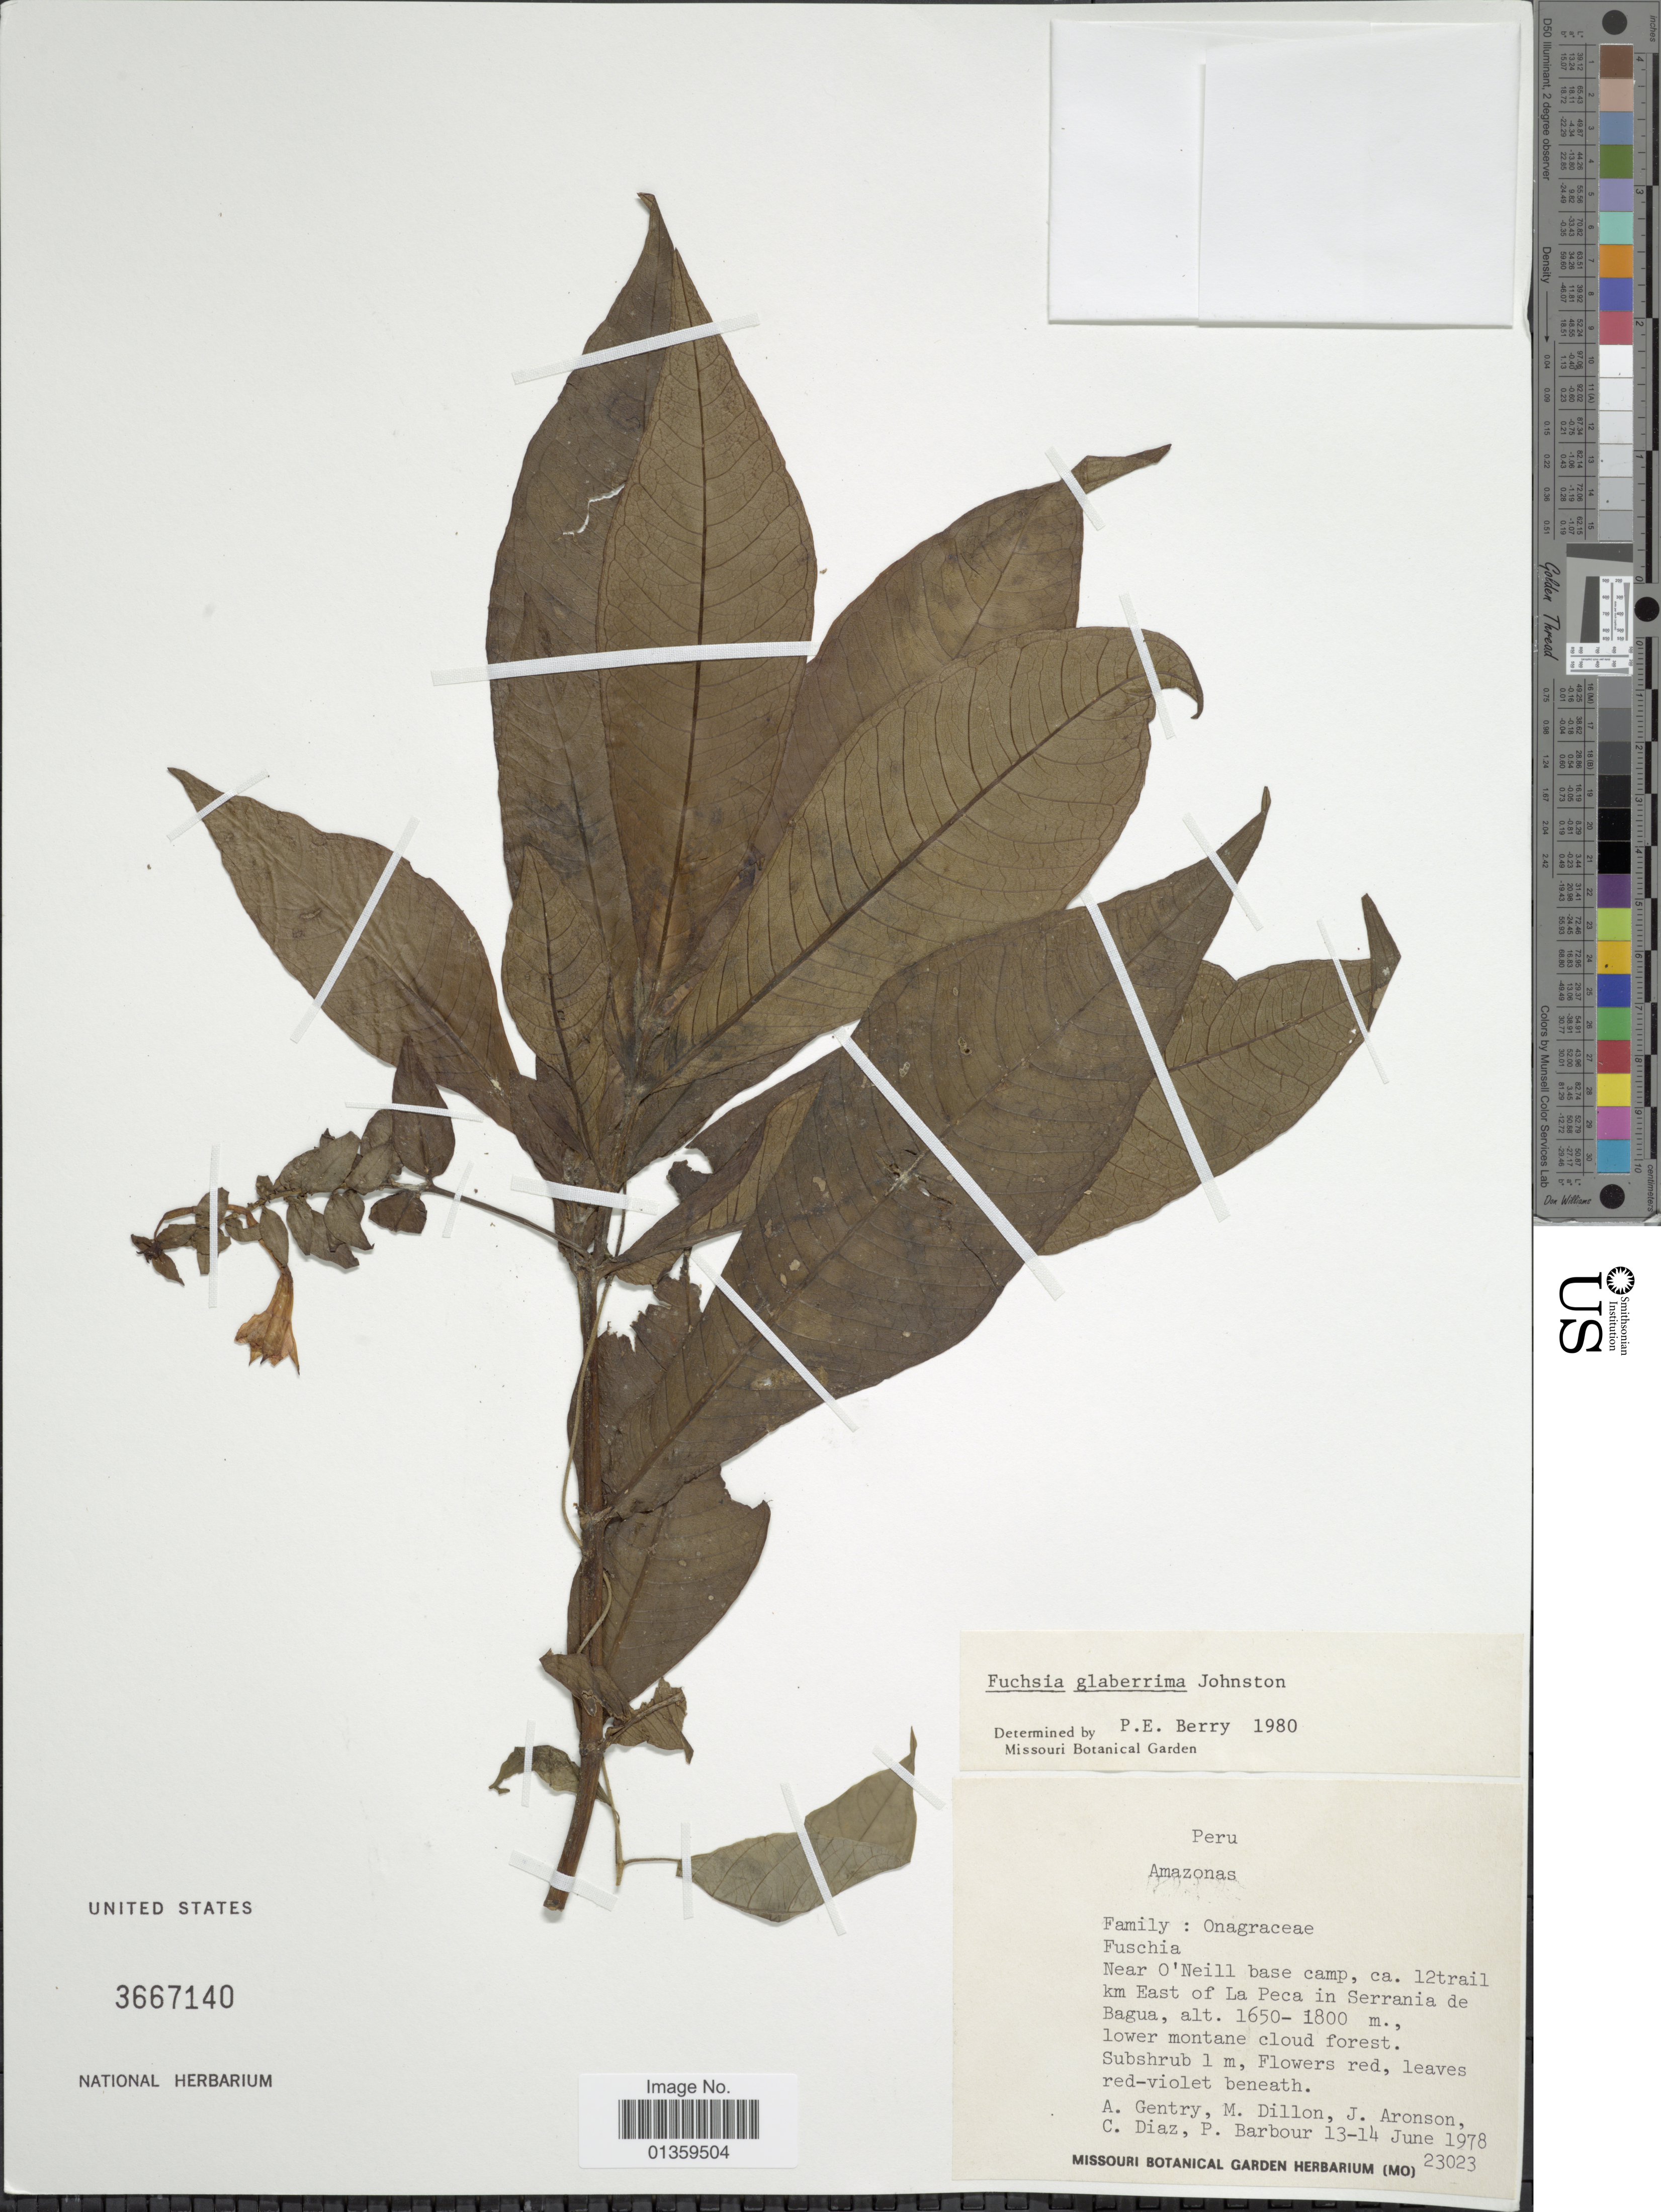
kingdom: Plantae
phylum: Tracheophyta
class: Magnoliopsida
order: Myrtales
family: Onagraceae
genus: Fuchsia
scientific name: Fuchsia glaberrima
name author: I.M. Johnst.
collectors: A. H. Gentry, M. O. Dillon, J. Aronson, C. Díaz & P. Barbour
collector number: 23023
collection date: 1978-06-13/1978-06-14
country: Peru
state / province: Amazonas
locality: Near O'Neill base camp, ca. 12trail km East of La Peca in Serrania de Bagua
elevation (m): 1650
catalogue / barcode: US 3667140